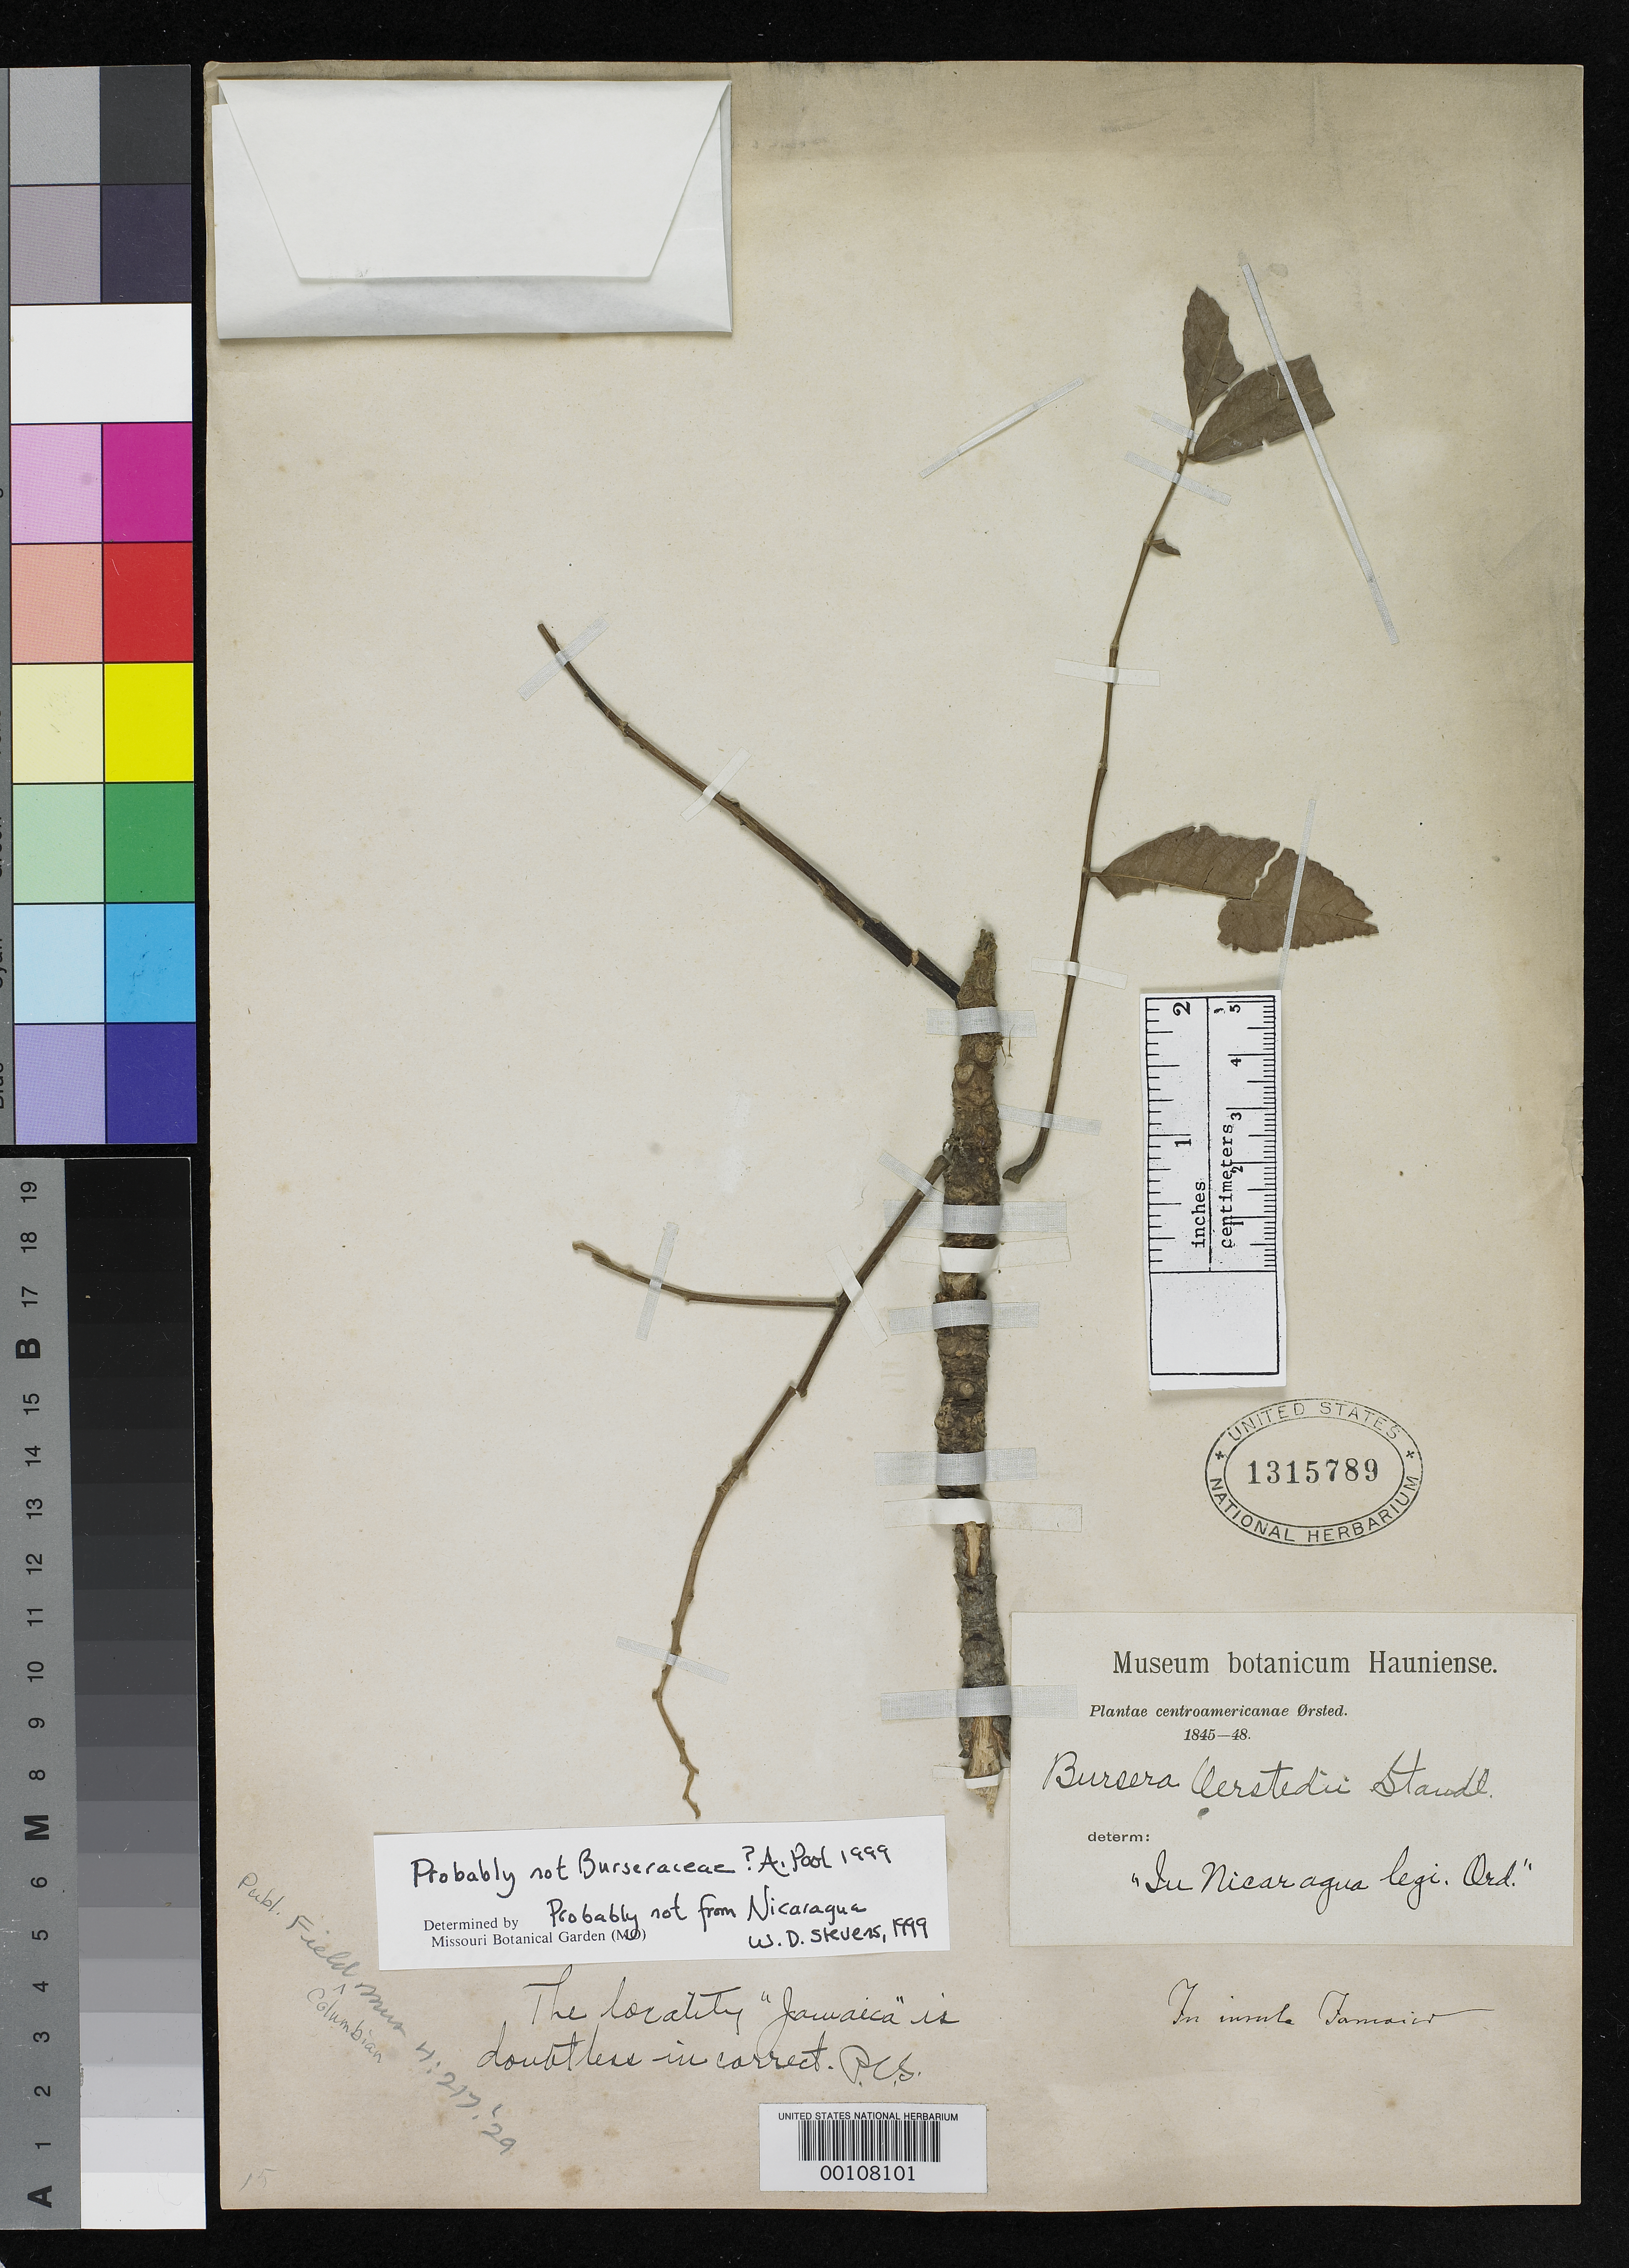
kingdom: Plantae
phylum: Tracheophyta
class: Magnoliopsida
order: Sapindales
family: Burseraceae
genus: Elaphrium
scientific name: Elaphrium oerstedii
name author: Standl.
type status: Isotype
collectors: A. S. Oersted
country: Nicaragua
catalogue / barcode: US 1315789